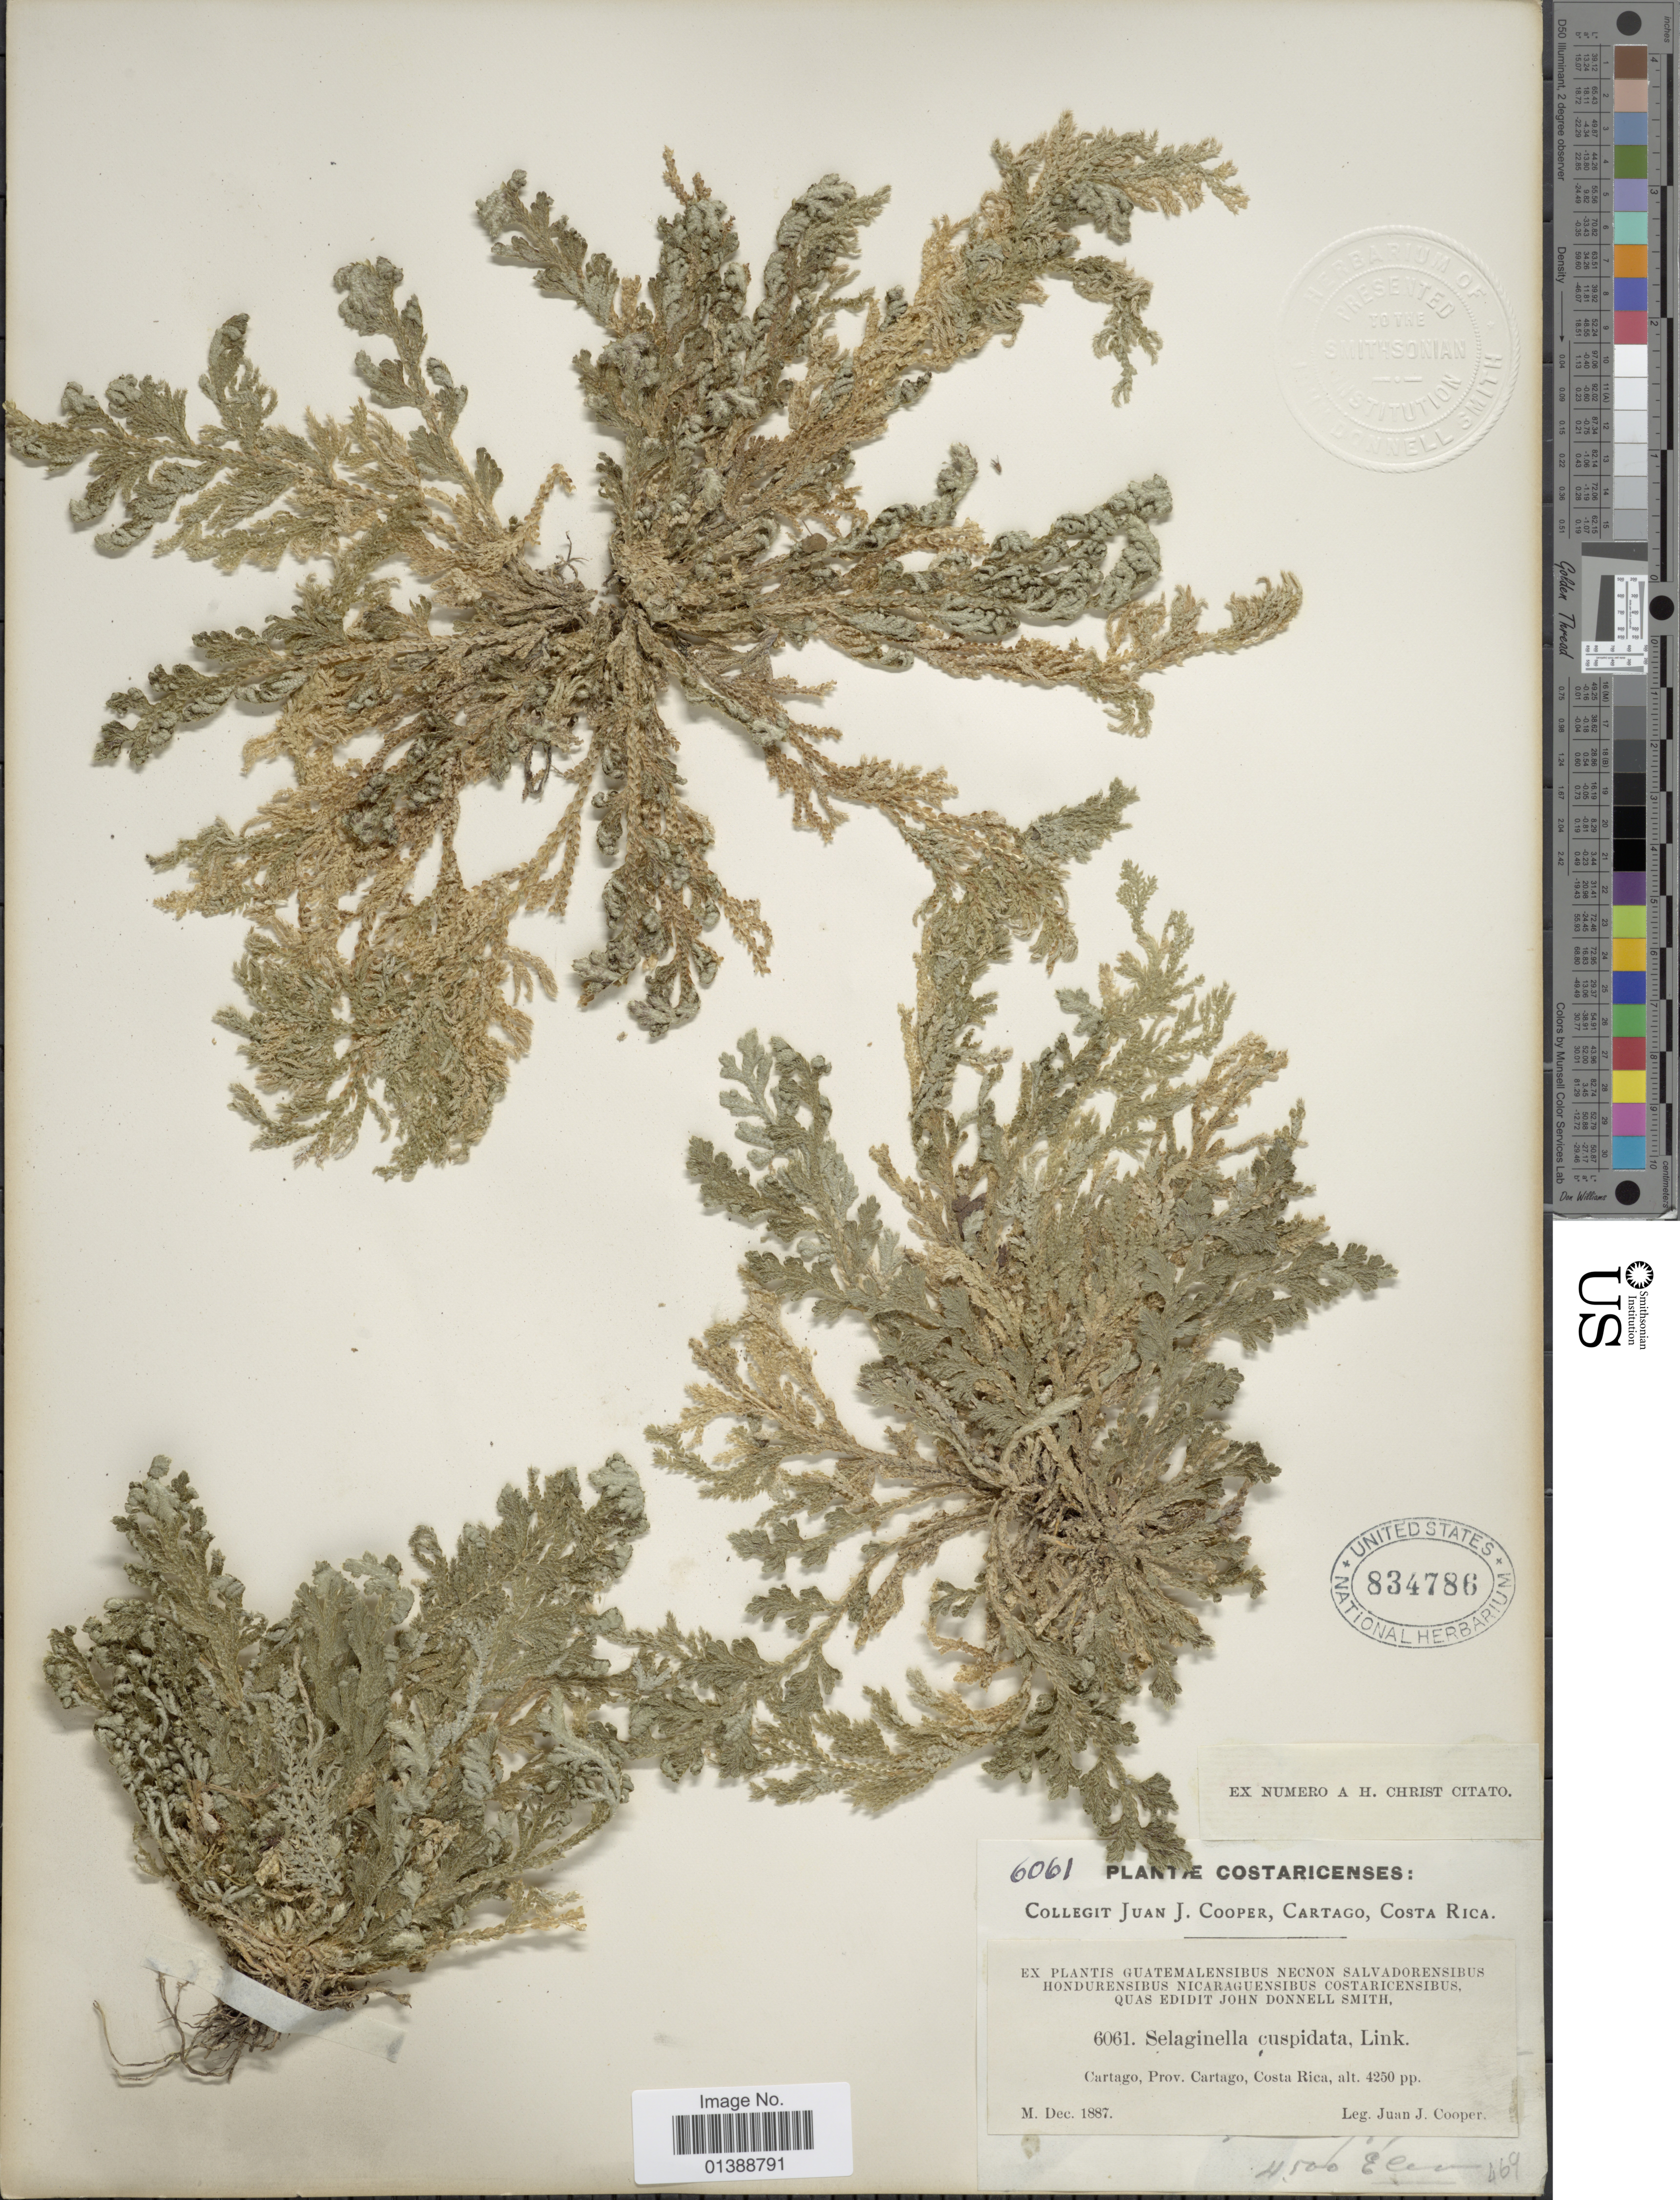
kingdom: Plantae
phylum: Tracheophyta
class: Lycopodiopsida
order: Selaginellales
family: Selaginellaceae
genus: Selaginella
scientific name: Selaginella pallescens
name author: (C. Presl) Spring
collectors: J. J. Cooper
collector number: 6061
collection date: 1887-12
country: Costa Rica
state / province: Cartago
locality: Cartago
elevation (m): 1295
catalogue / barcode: US 834786